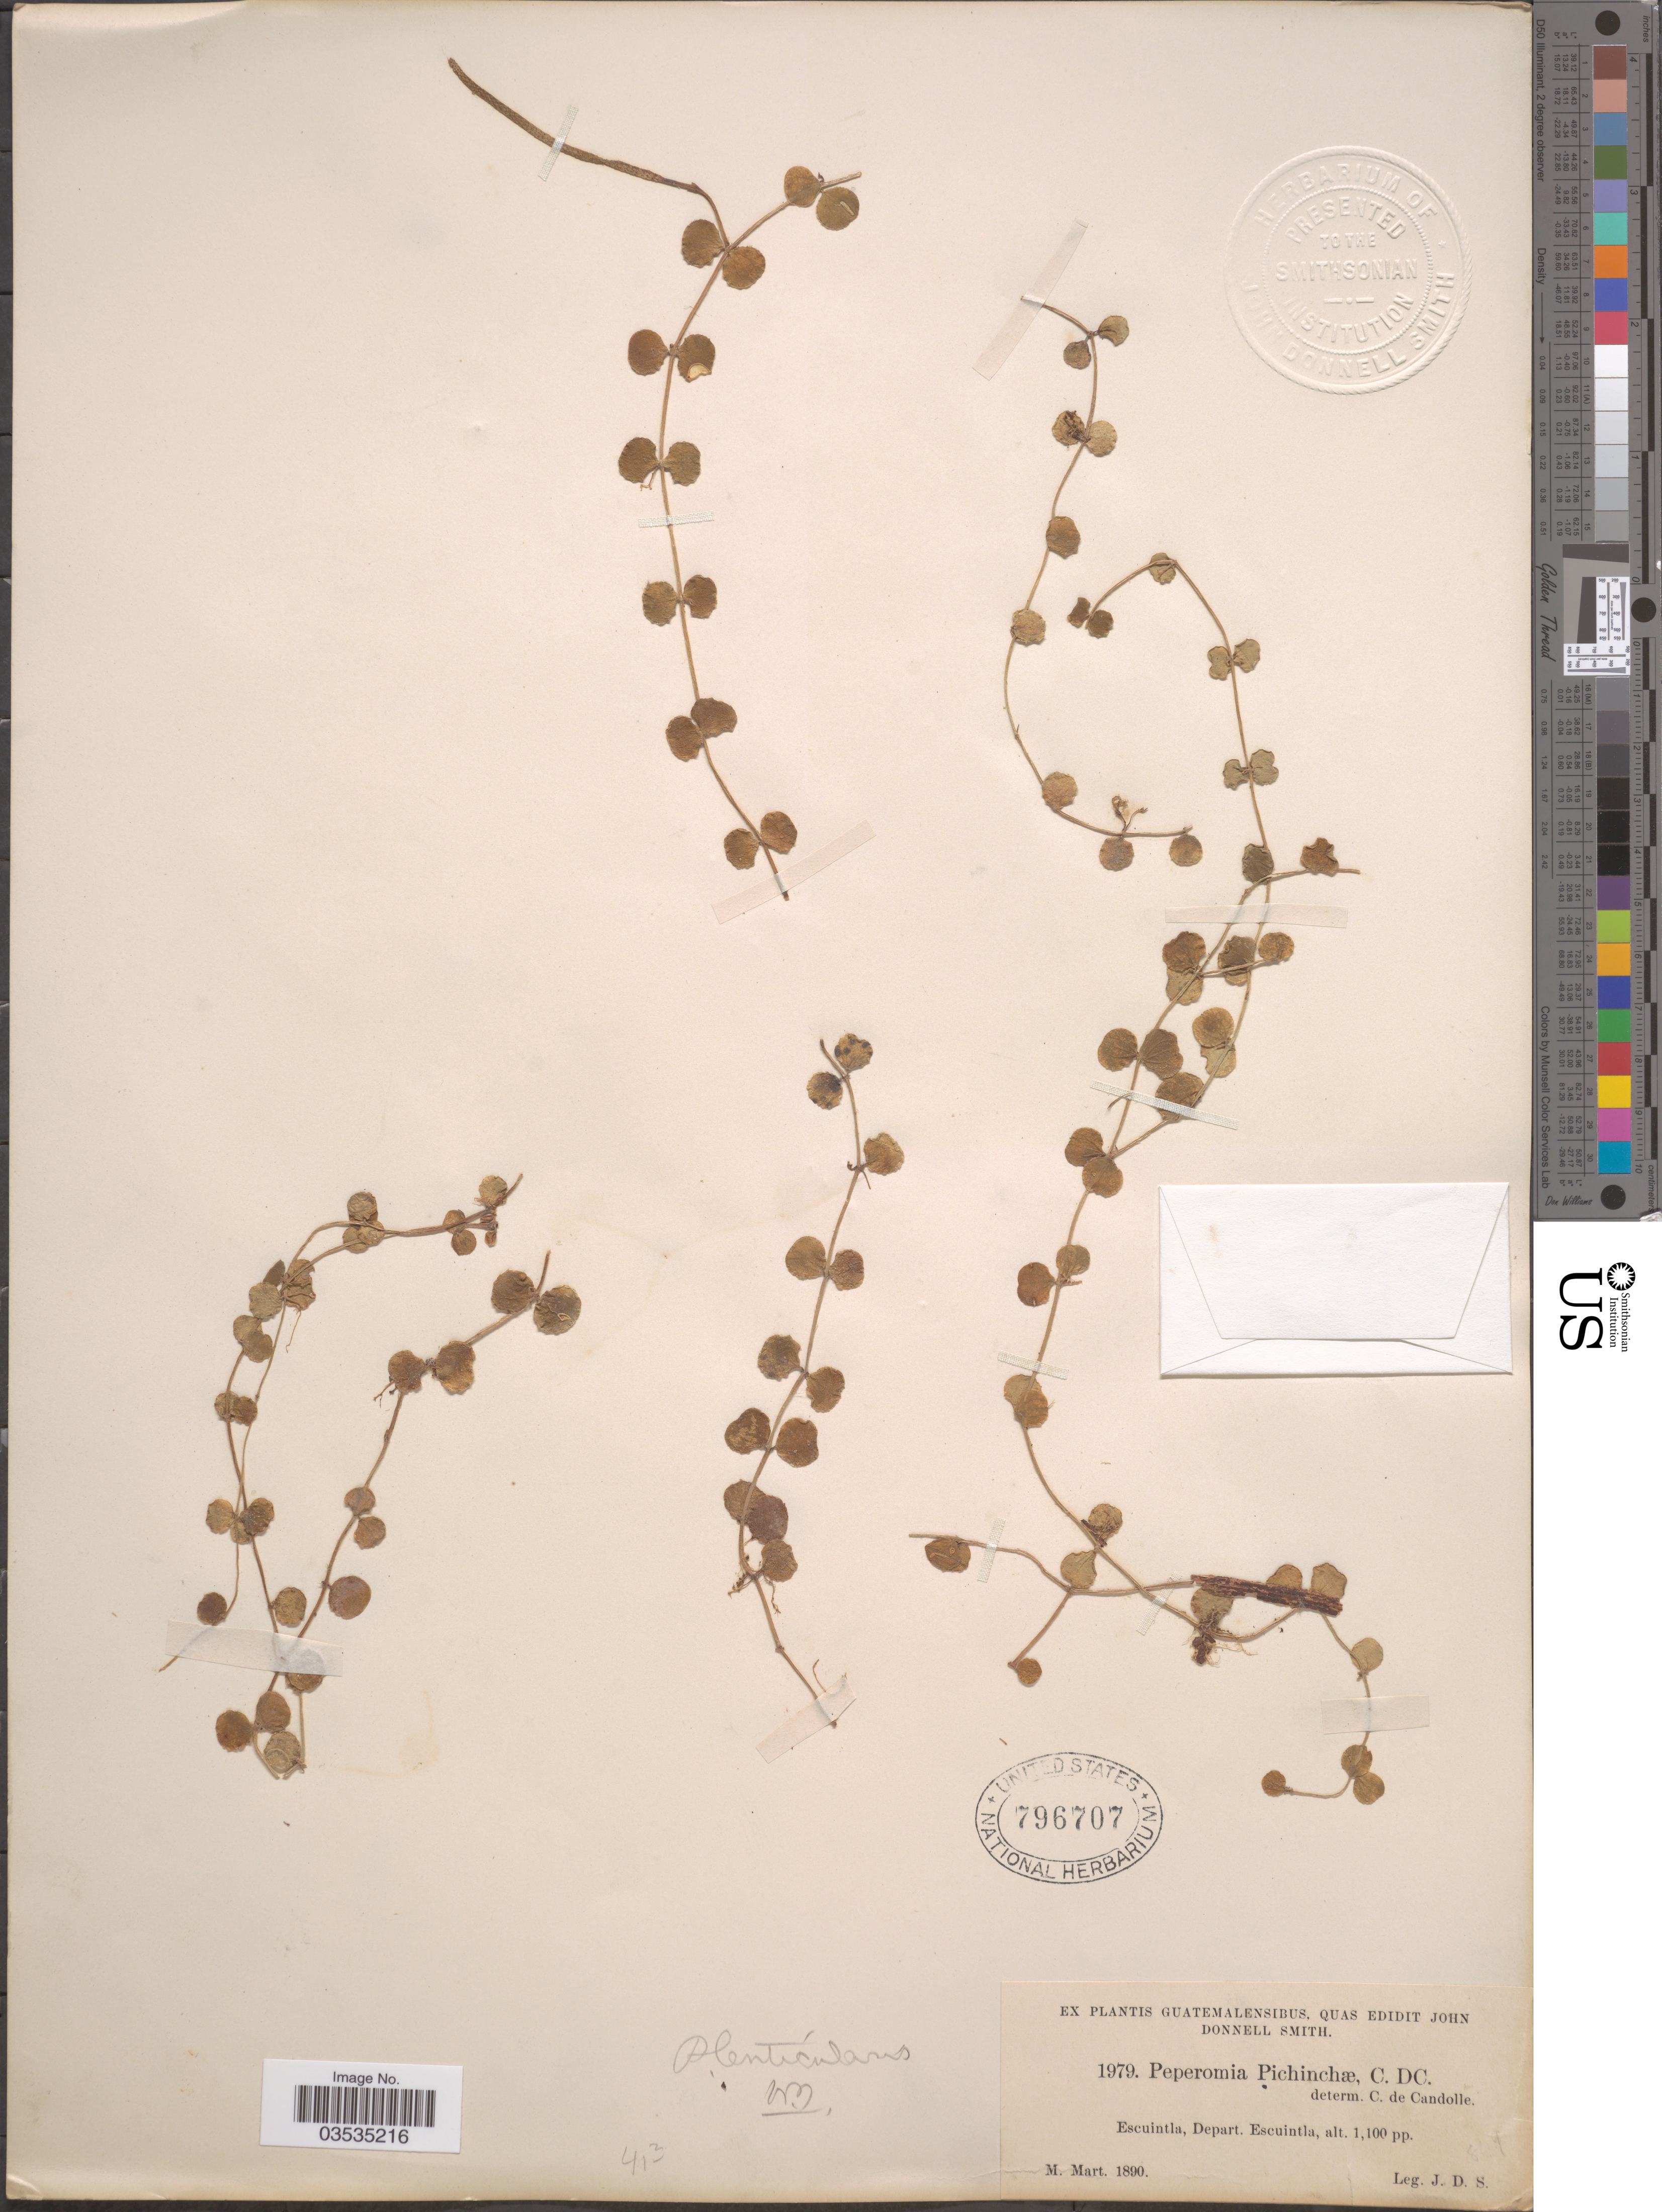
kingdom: Plantae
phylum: Tracheophyta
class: Magnoliopsida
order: Piperales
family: Piperaceae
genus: Peperomia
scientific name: Peperomia lenticularis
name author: Dahlst.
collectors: J. Donnell Smith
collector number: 1979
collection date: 1890-03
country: Guatemala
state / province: Escuintla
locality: Escuintla, Depart. Escuintla.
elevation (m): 335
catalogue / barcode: US 796707